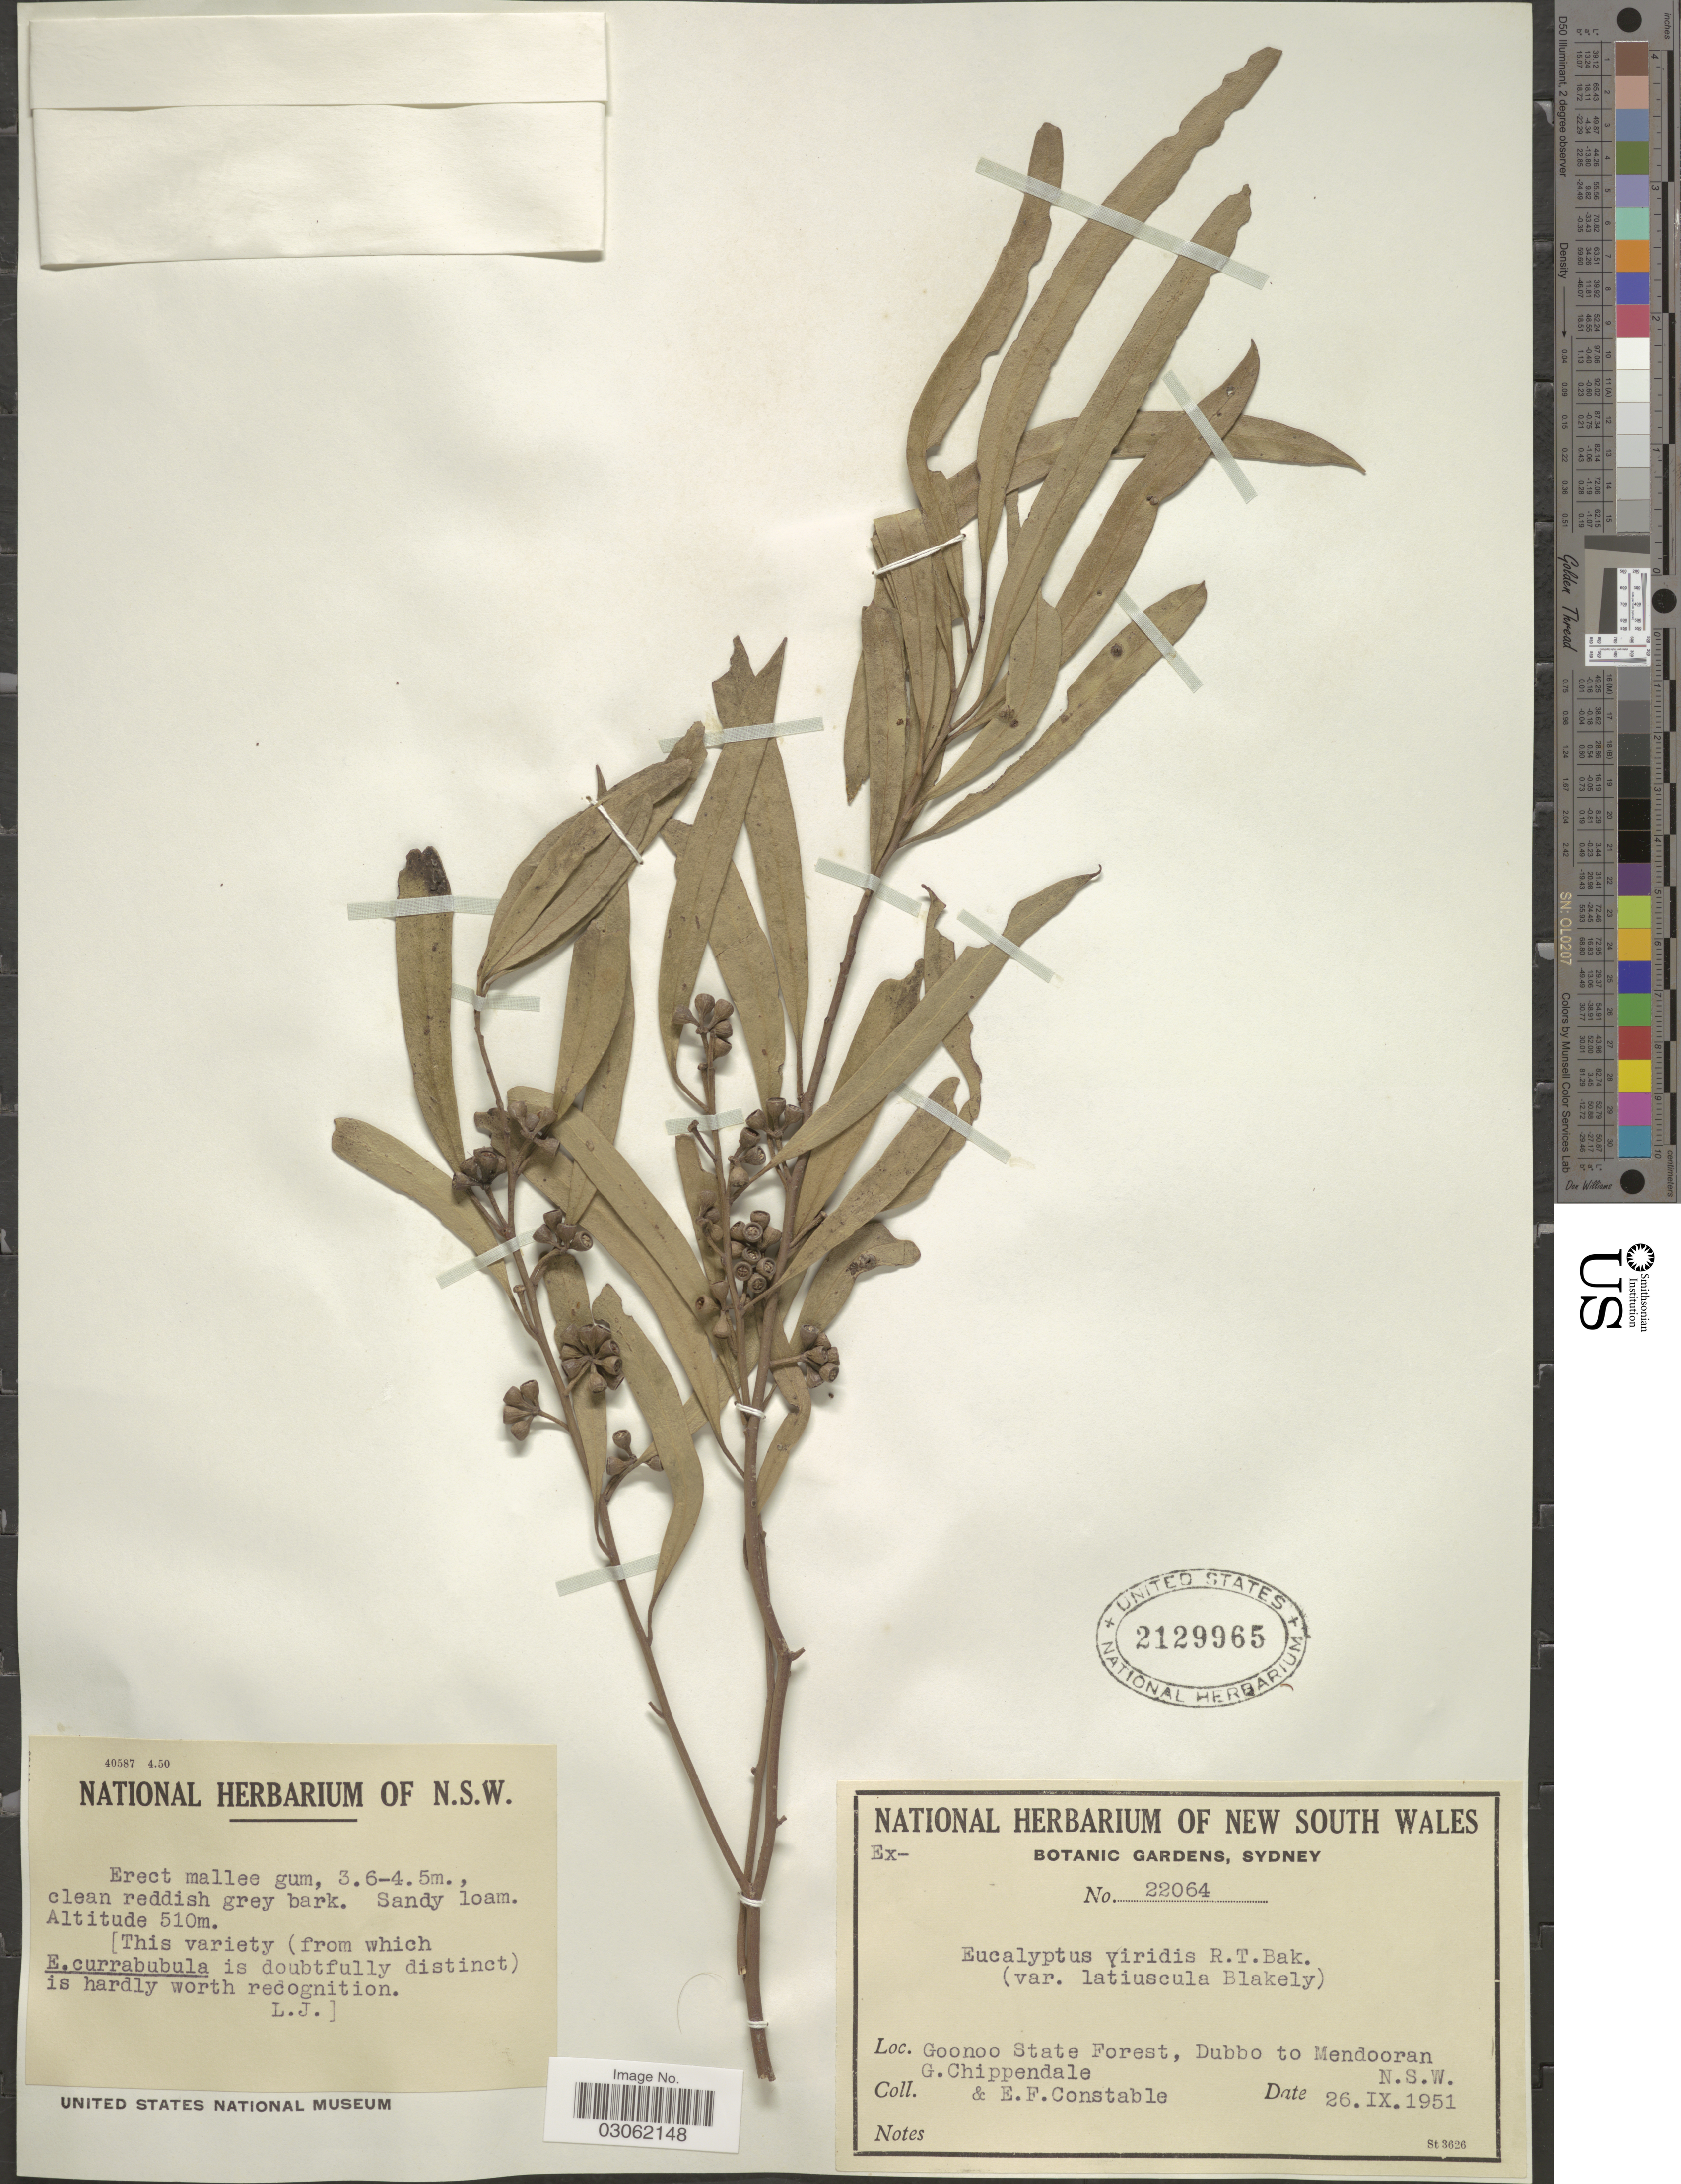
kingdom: Plantae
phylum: Tracheophyta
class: Magnoliopsida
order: Myrtales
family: Myrtaceae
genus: Eucalyptus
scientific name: Eucalyptus viridis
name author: R.T. Baker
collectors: G. Chippendale & E. F. Constable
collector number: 22064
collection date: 1951-09-26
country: Australia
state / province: New South Wales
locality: Goonoo State Forest, Dubbo to Mendooran. N. S. W.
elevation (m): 510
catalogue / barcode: US 2129965